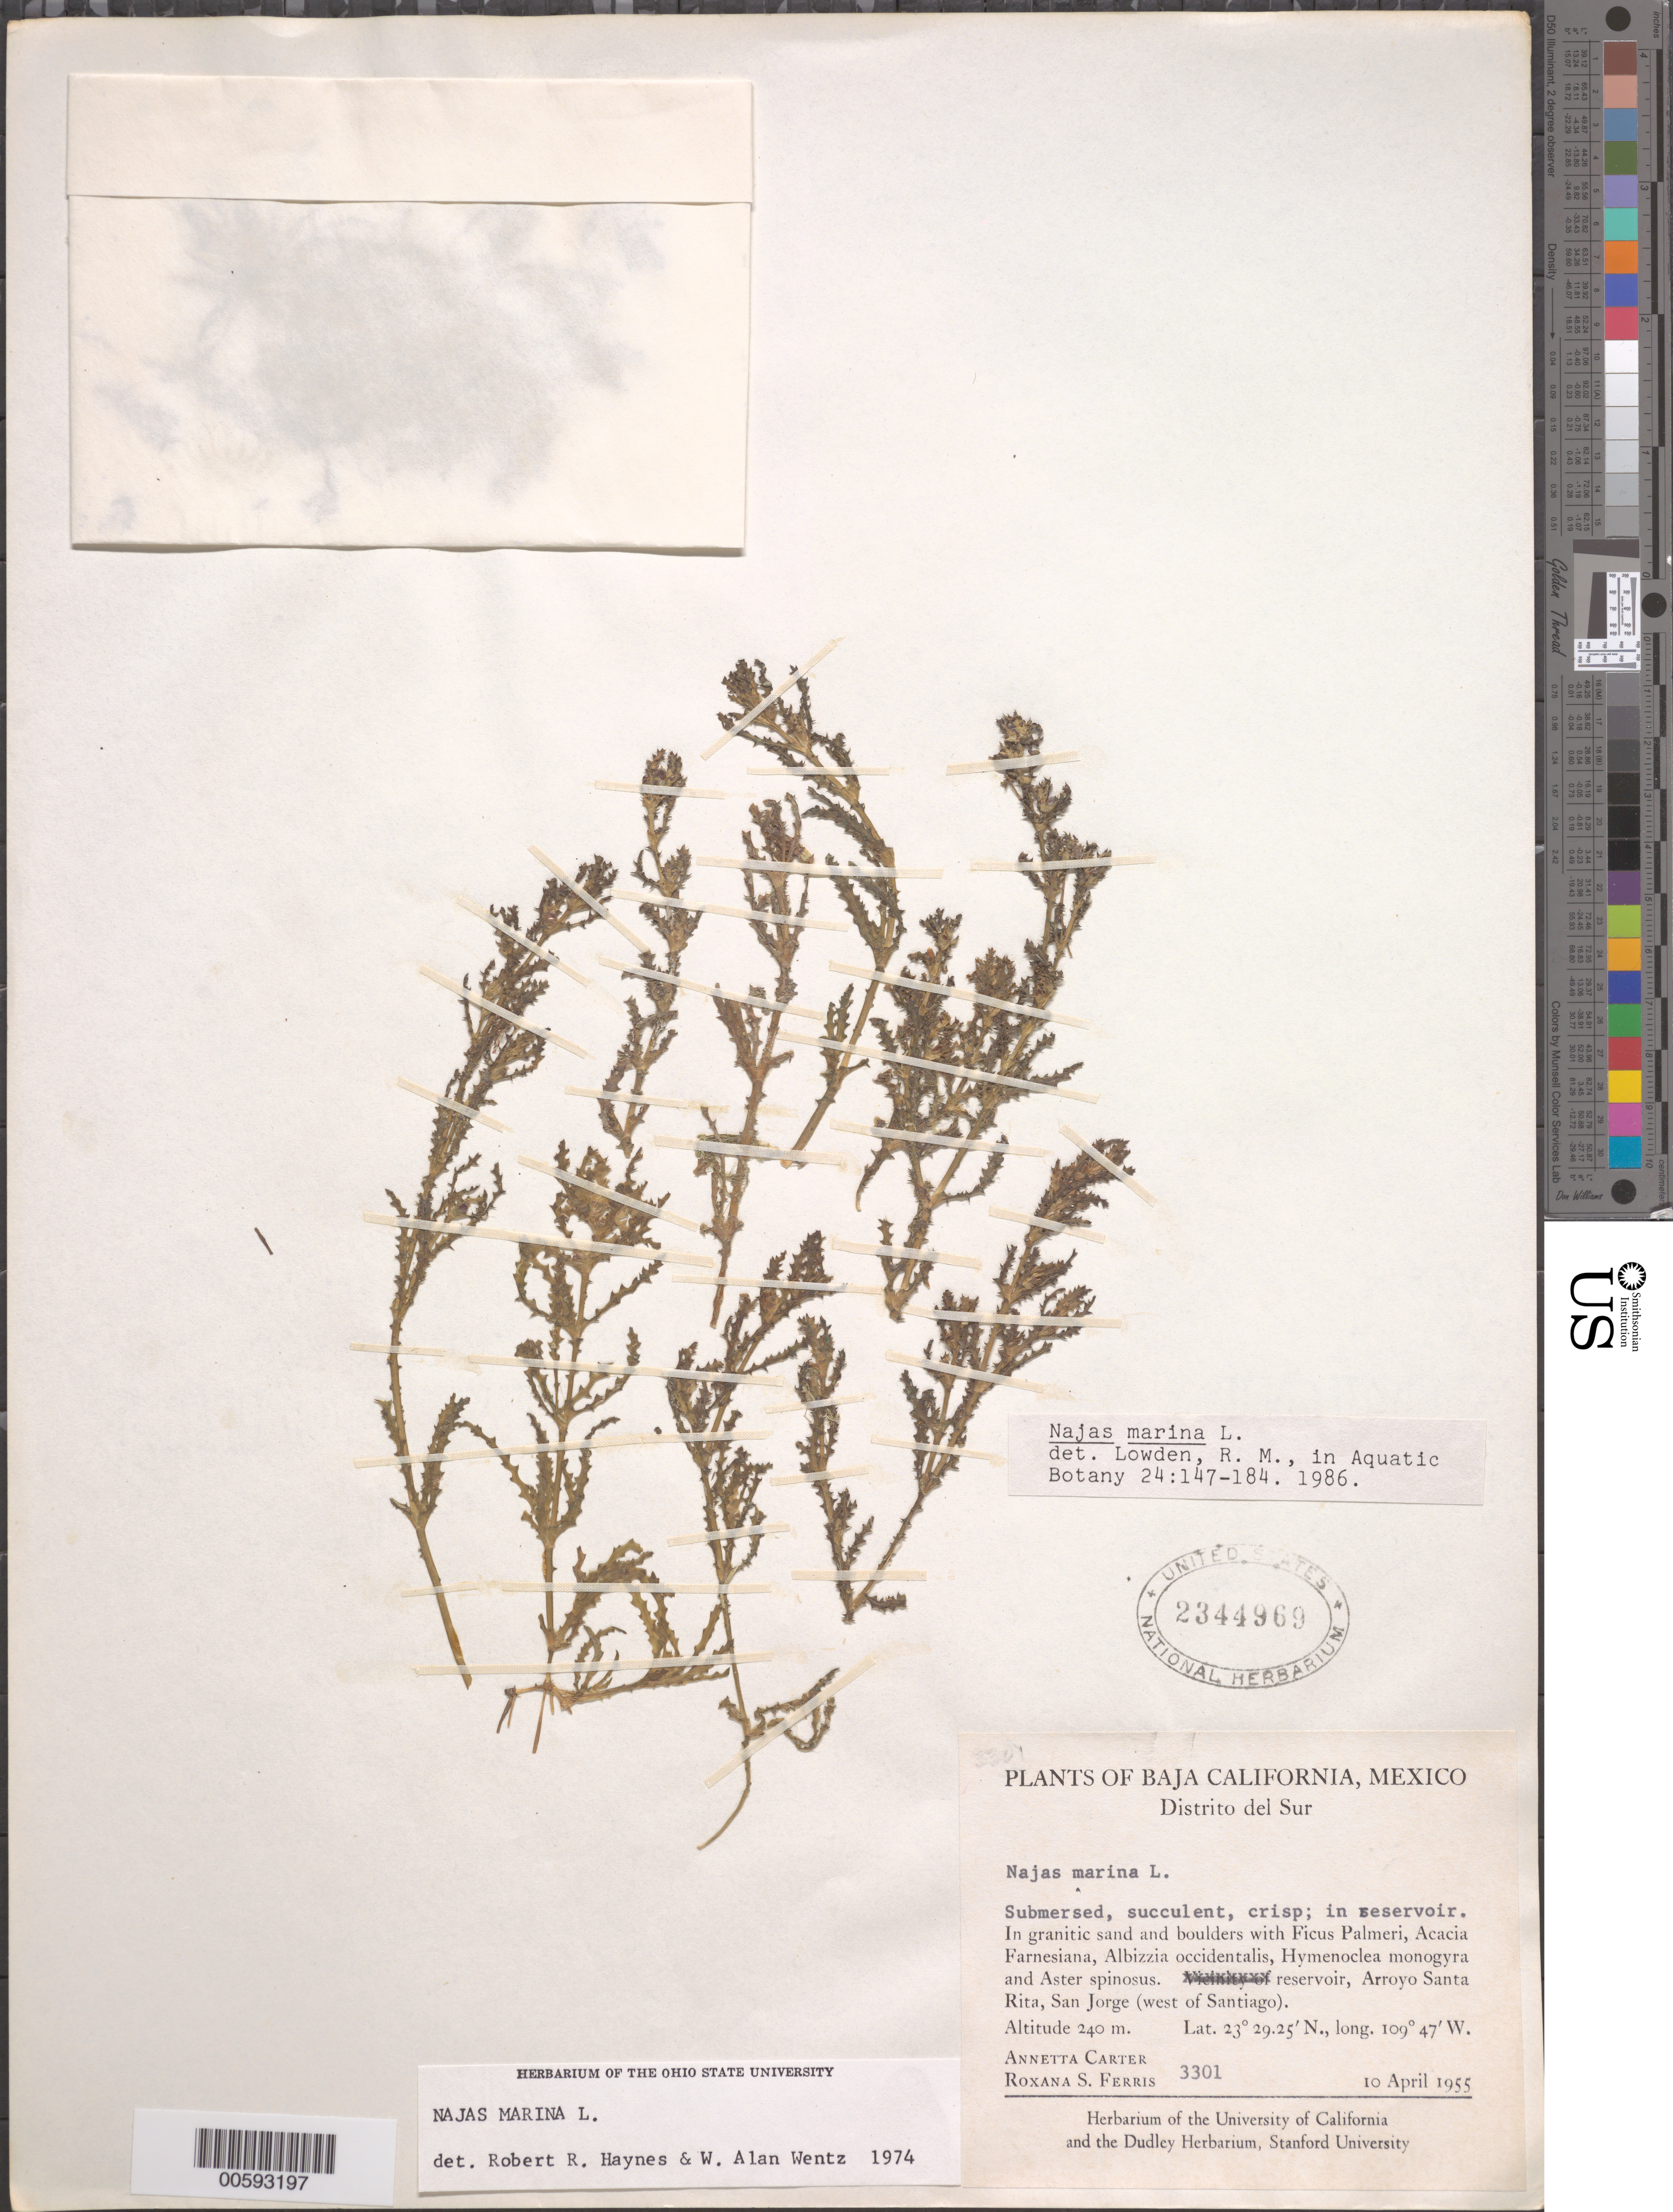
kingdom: Plantae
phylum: Tracheophyta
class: Liliopsida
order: Alismatales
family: Hydrocharitaceae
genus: Najas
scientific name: Najas marina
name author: L.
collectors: A. M. Carter & R. S. Ferris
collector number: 3301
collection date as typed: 10 Apr 1955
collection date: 1955-04-10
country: Mexico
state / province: Baja California Sur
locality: Arroyo Santa Rita, San Jorge, W of Santiago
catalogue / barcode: US 2344969